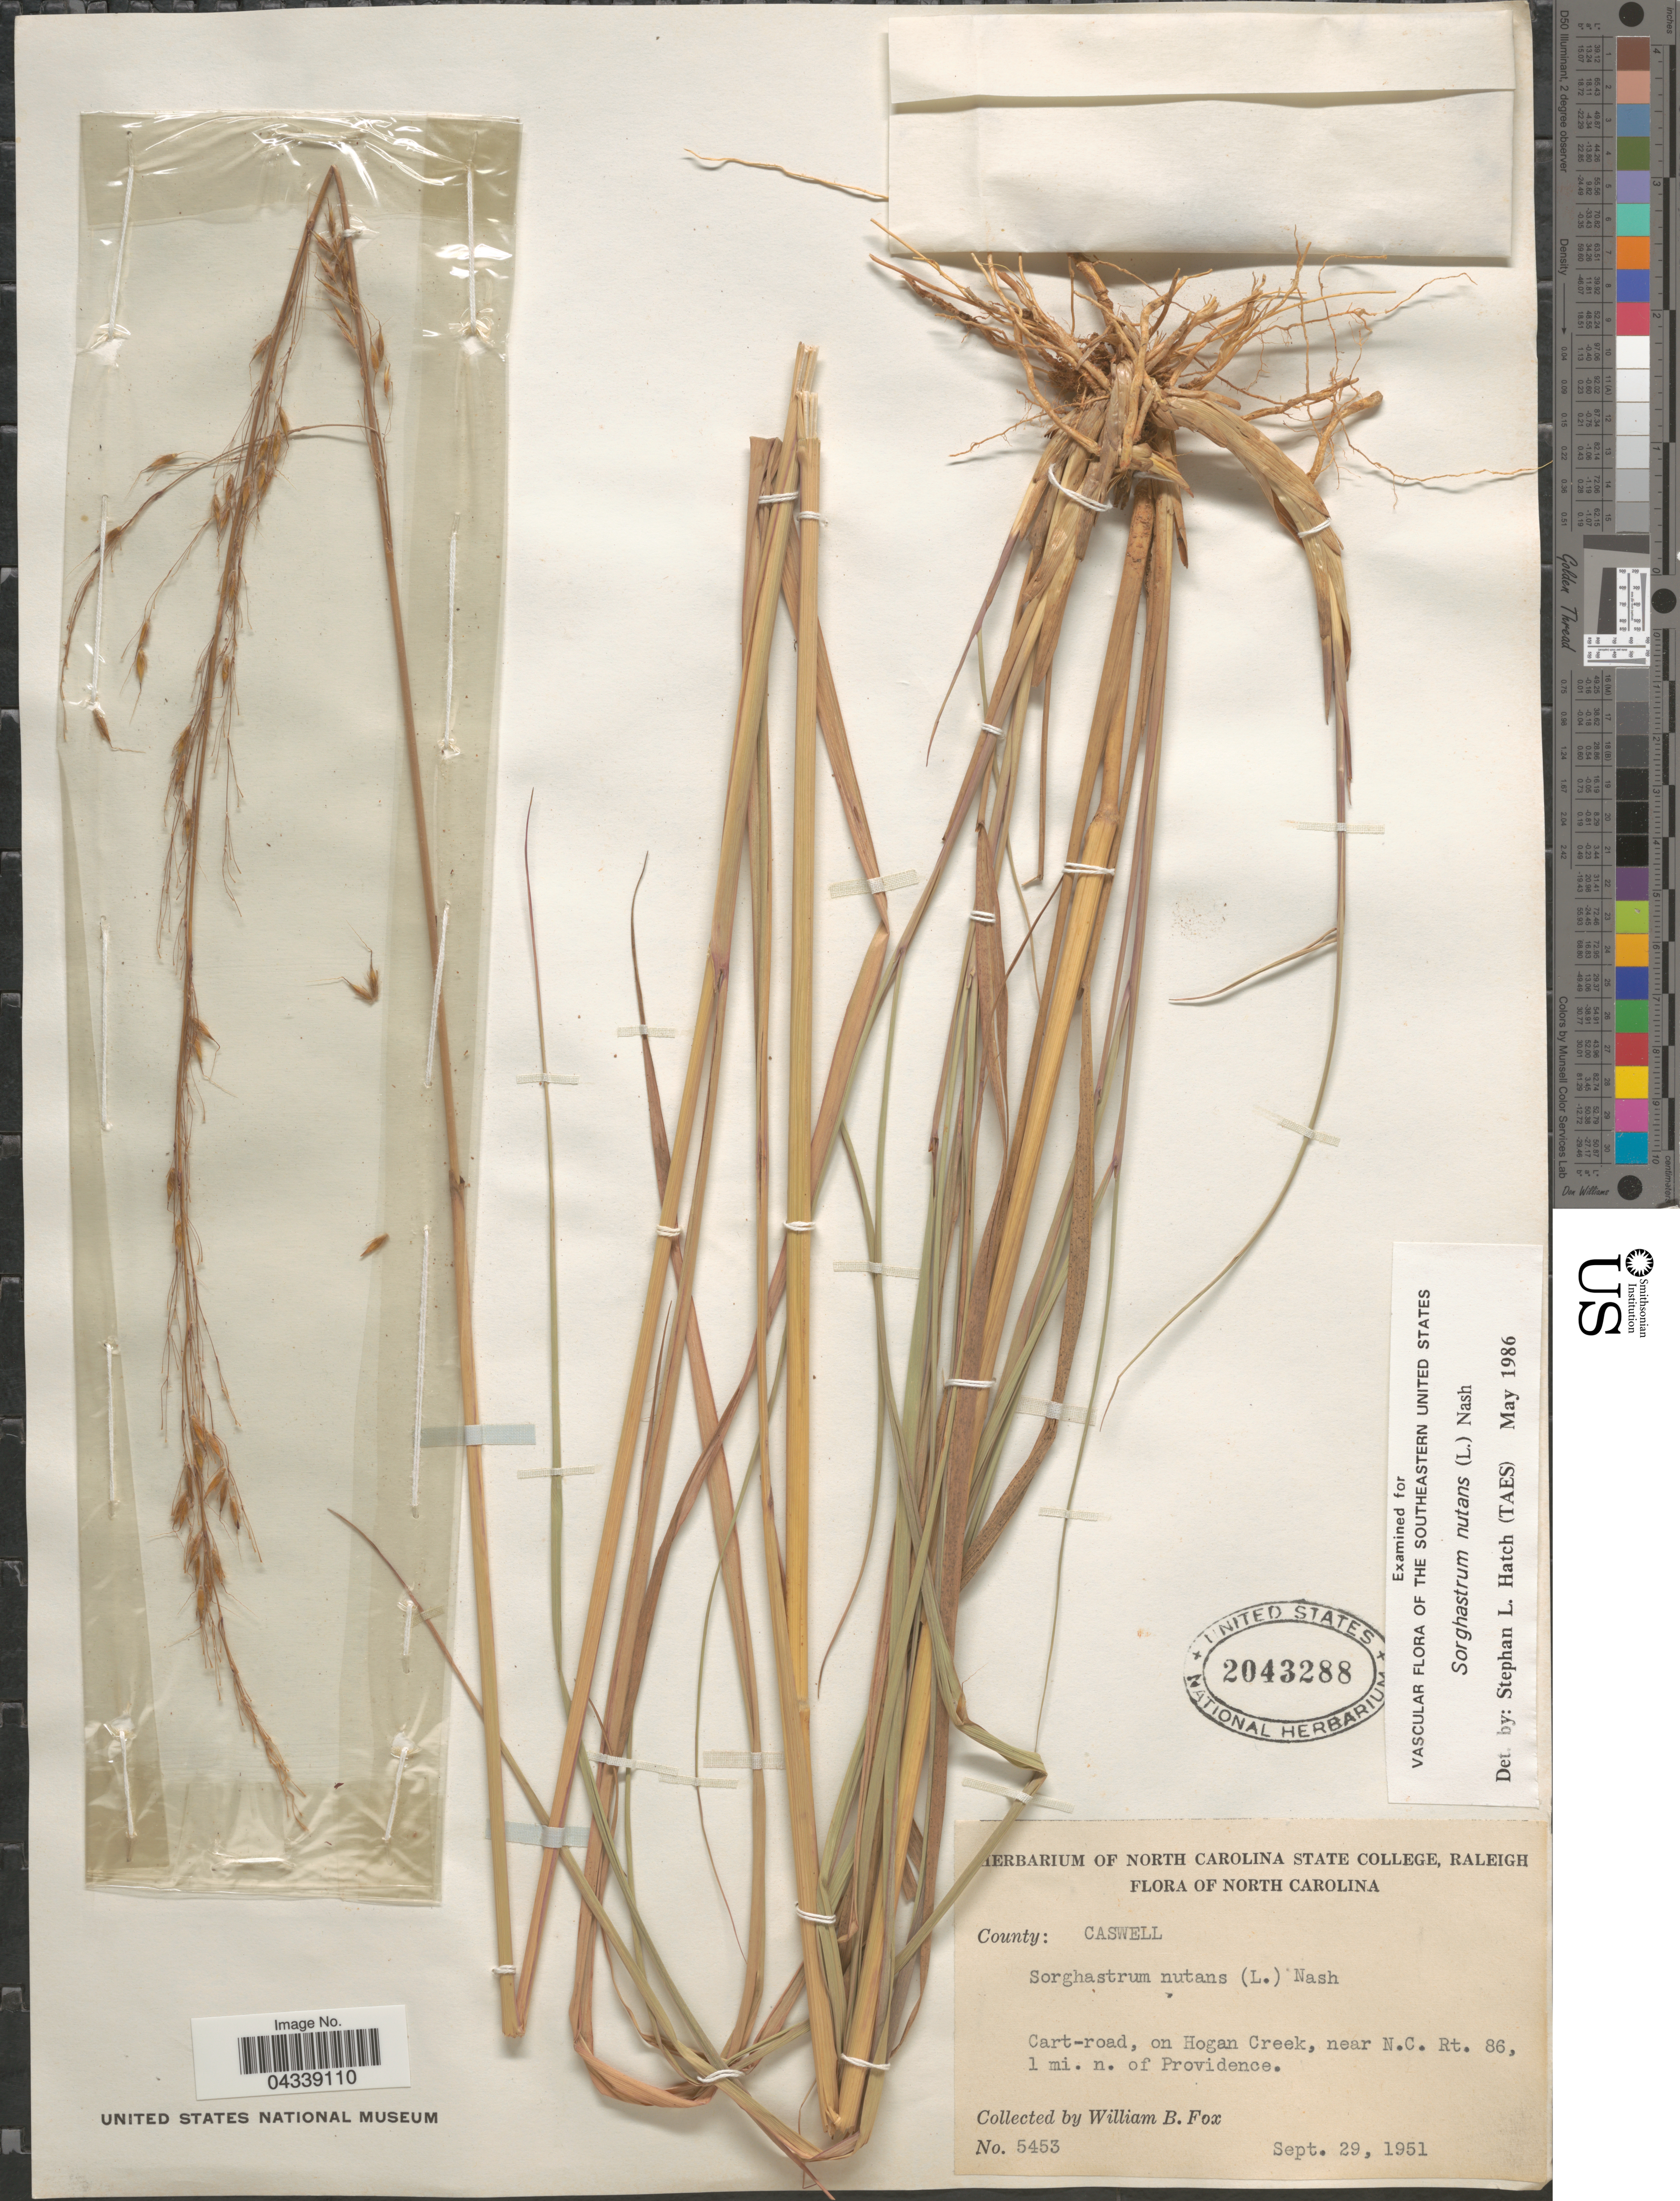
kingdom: Plantae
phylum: Tracheophyta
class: Liliopsida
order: Poales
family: Poaceae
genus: Sorghastrum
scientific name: Sorghastrum nutans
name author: (L.) Nash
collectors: W. B. Fox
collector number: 5453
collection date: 1951-09-29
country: United States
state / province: North Carolina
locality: County: Caswell. Cart-road, on Hogan Creek, near N.C. Rt. 86, 1 mi. n. of Providence.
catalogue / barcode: US 2043288